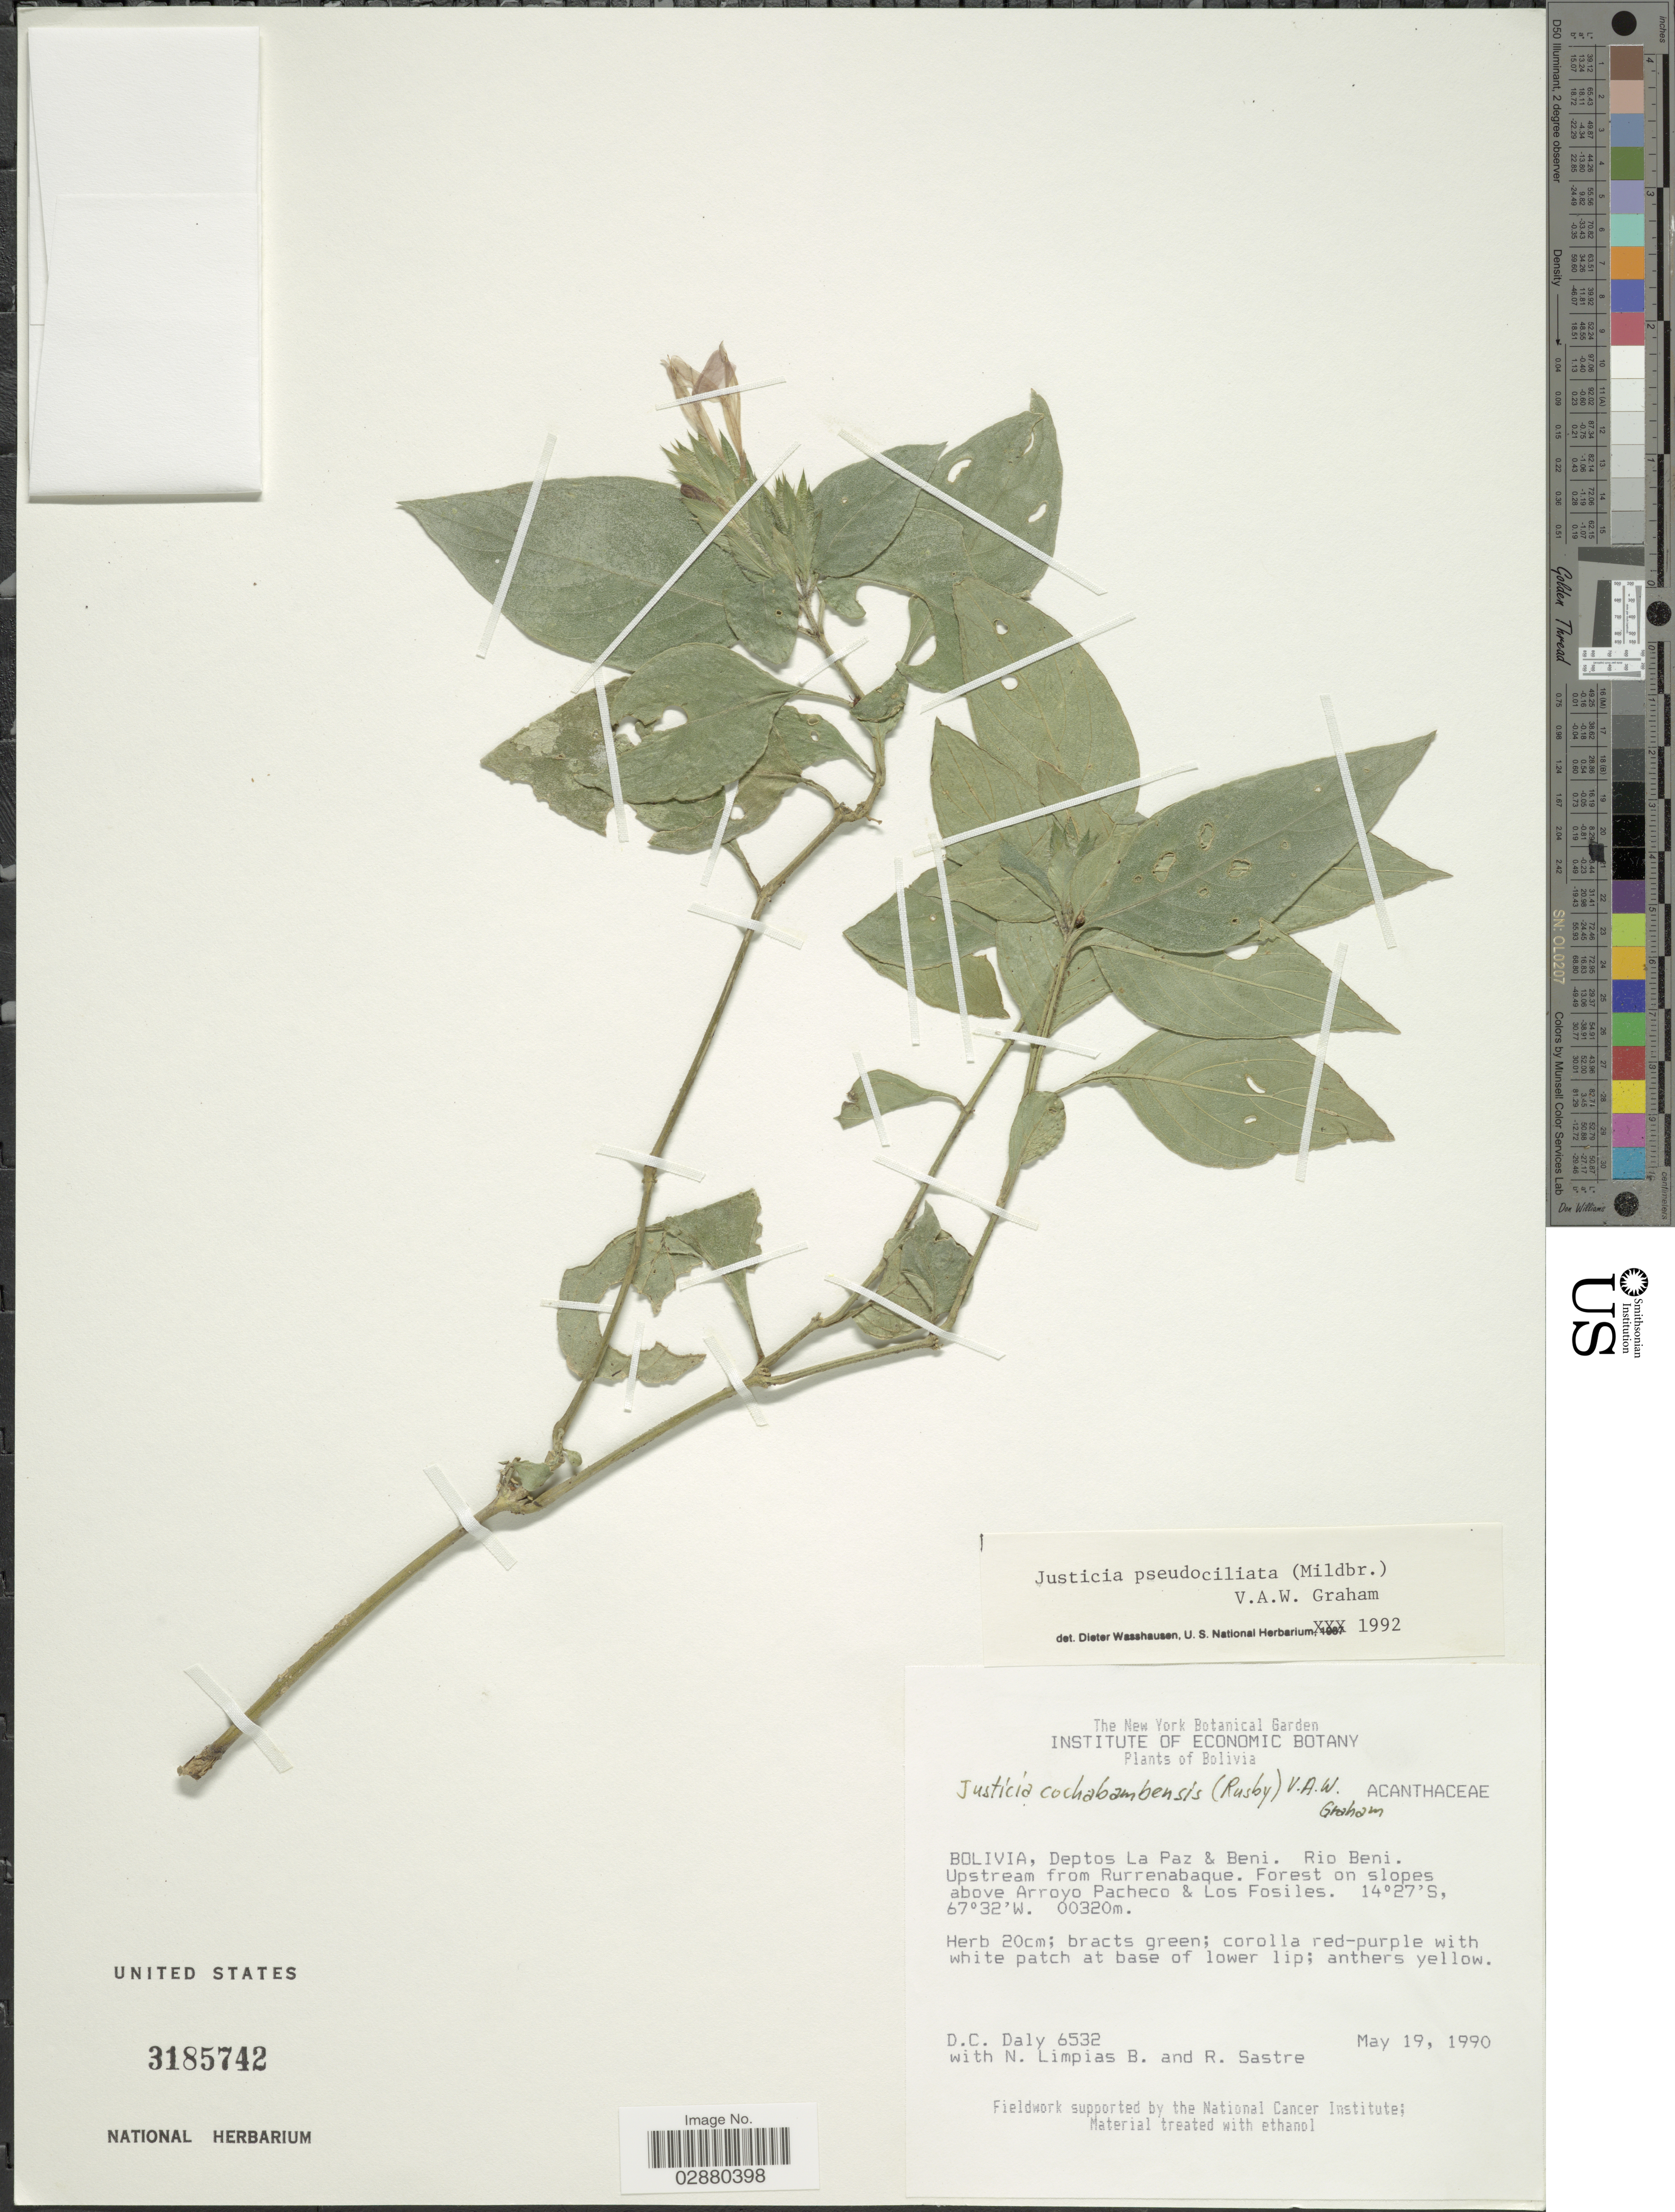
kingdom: Plantae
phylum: Tracheophyta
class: Magnoliopsida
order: Lamiales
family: Acanthaceae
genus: Justicia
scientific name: Justicia ramulosa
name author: (Morong) V.A.W. Graham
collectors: D. C. Daly, N. Limpias B. & R. Sastre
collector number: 6532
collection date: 1990-05-19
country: Bolivia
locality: Deptos La Paz & Beni. Rio Beni. Upstream from Rurrenabaque. Forest on slopes above Arroyo Pacheco & Los Fosiles.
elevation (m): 320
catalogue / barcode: US 3185742